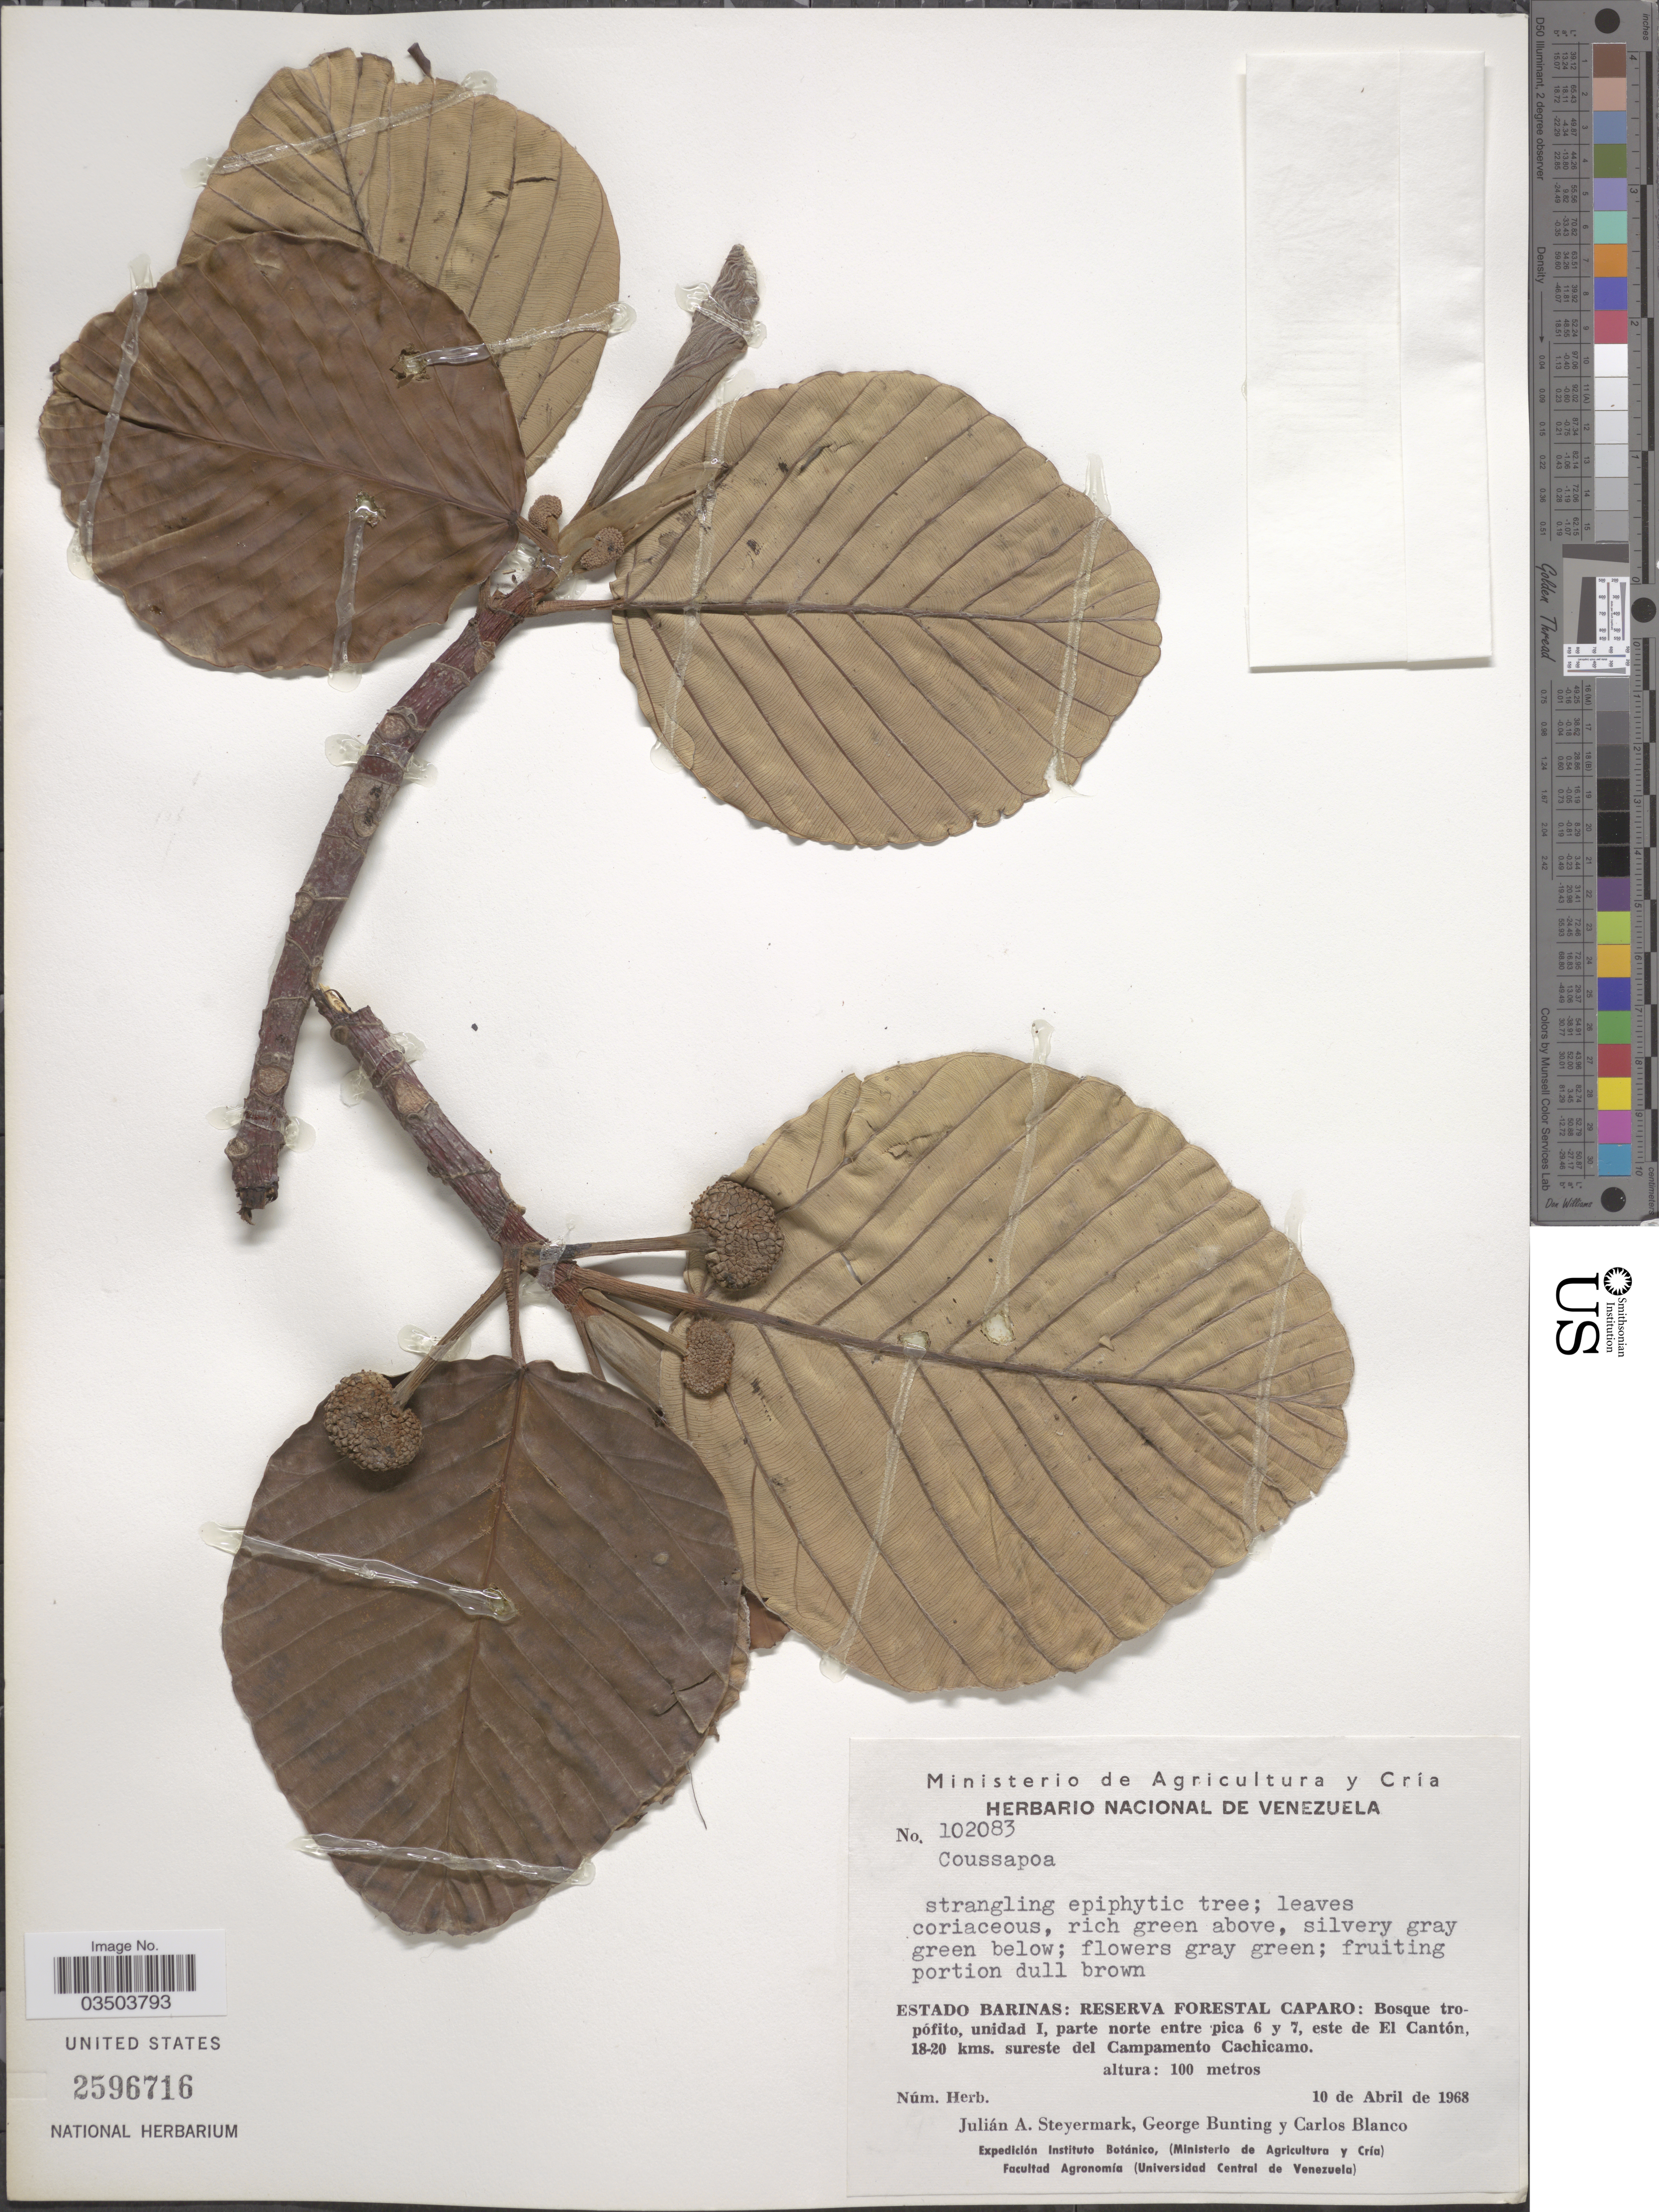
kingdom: Plantae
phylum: Tracheophyta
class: Magnoliopsida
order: Rosales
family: Urticaceae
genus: Coussapoa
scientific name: Coussapoa sp.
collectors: J. Steyermark, G. S. Bunting & C. Blanco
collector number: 102083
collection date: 1968-04-10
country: Venezuela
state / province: Barinas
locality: Reserva Forestal Caparo: Bosque tropófito, unidad I, parte norte entre pica 6 y 7, este de El Cantón, 18-20 kms. sureste del Campamento Cachicamo.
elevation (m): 100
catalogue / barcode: US 2596716